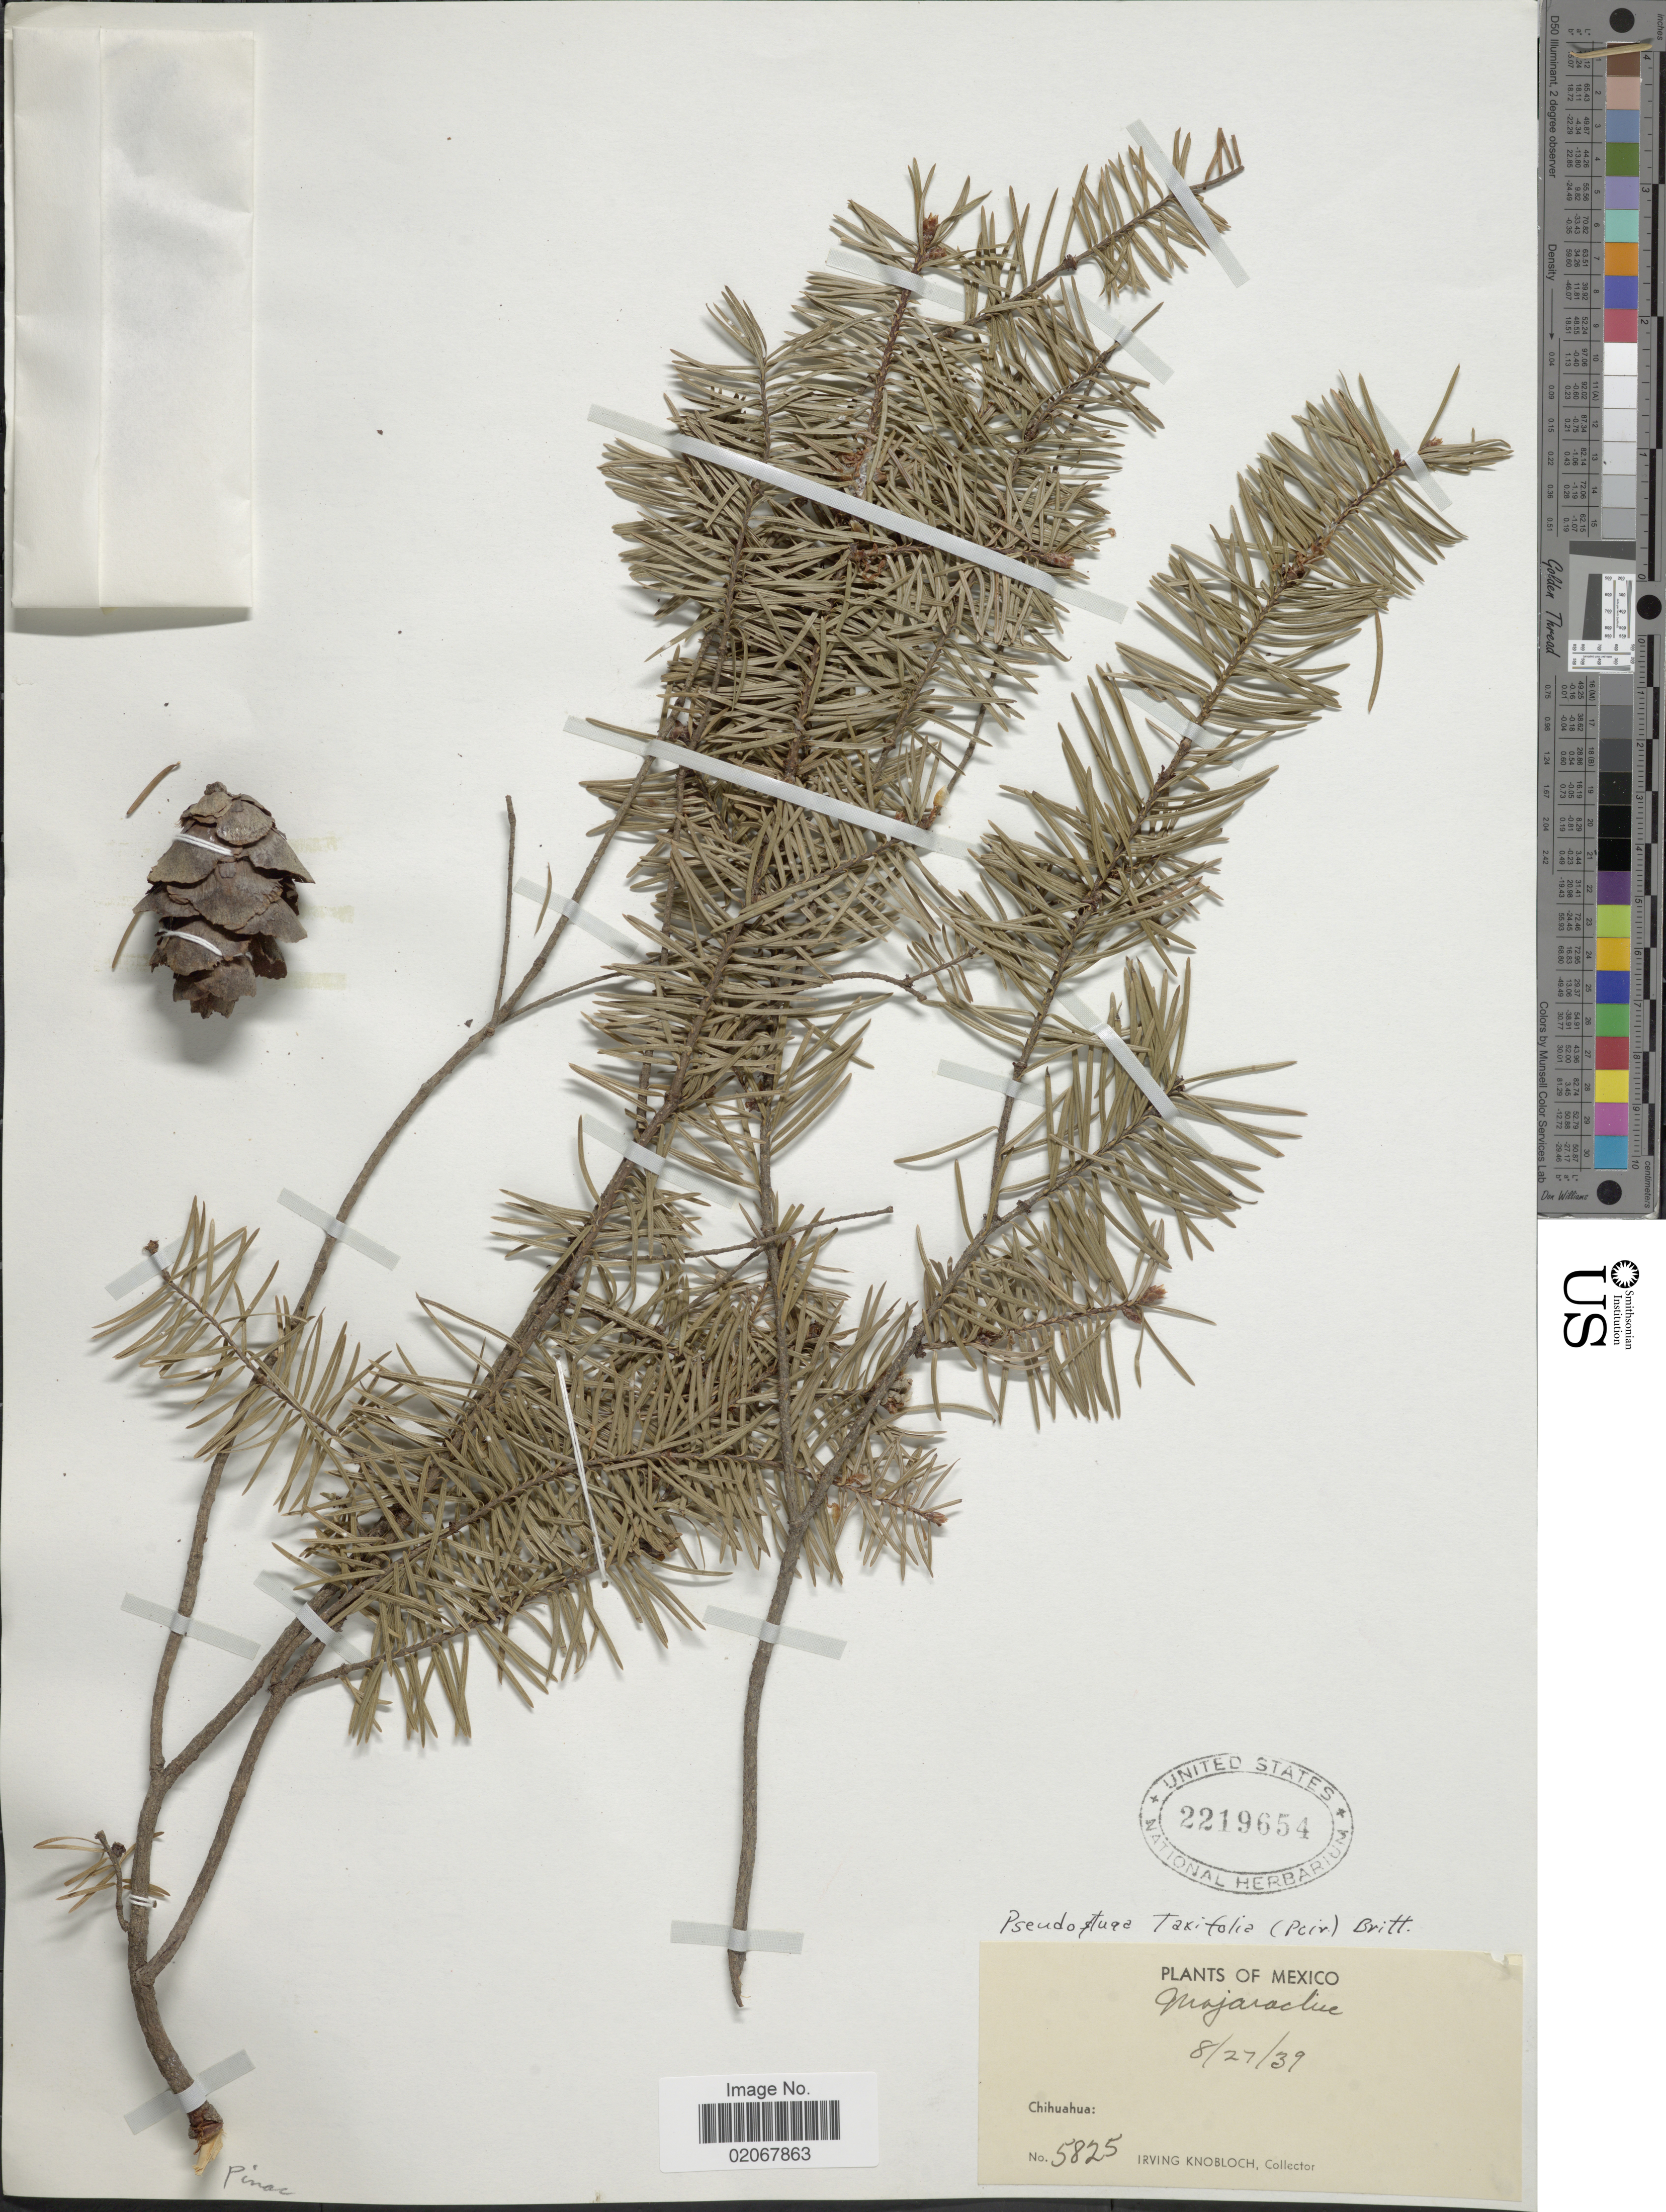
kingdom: Plantae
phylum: Tracheophyta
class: Pinopsida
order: Pinales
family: Pinaceae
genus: Pseudotsuga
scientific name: Pseudotsuga menziesii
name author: (Mirb.) Franco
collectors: I. W. Knobloch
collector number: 5825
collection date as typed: Transcribed d/m/y: 27/8/39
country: Mexico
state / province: Chihuahua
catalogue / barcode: US 2219654